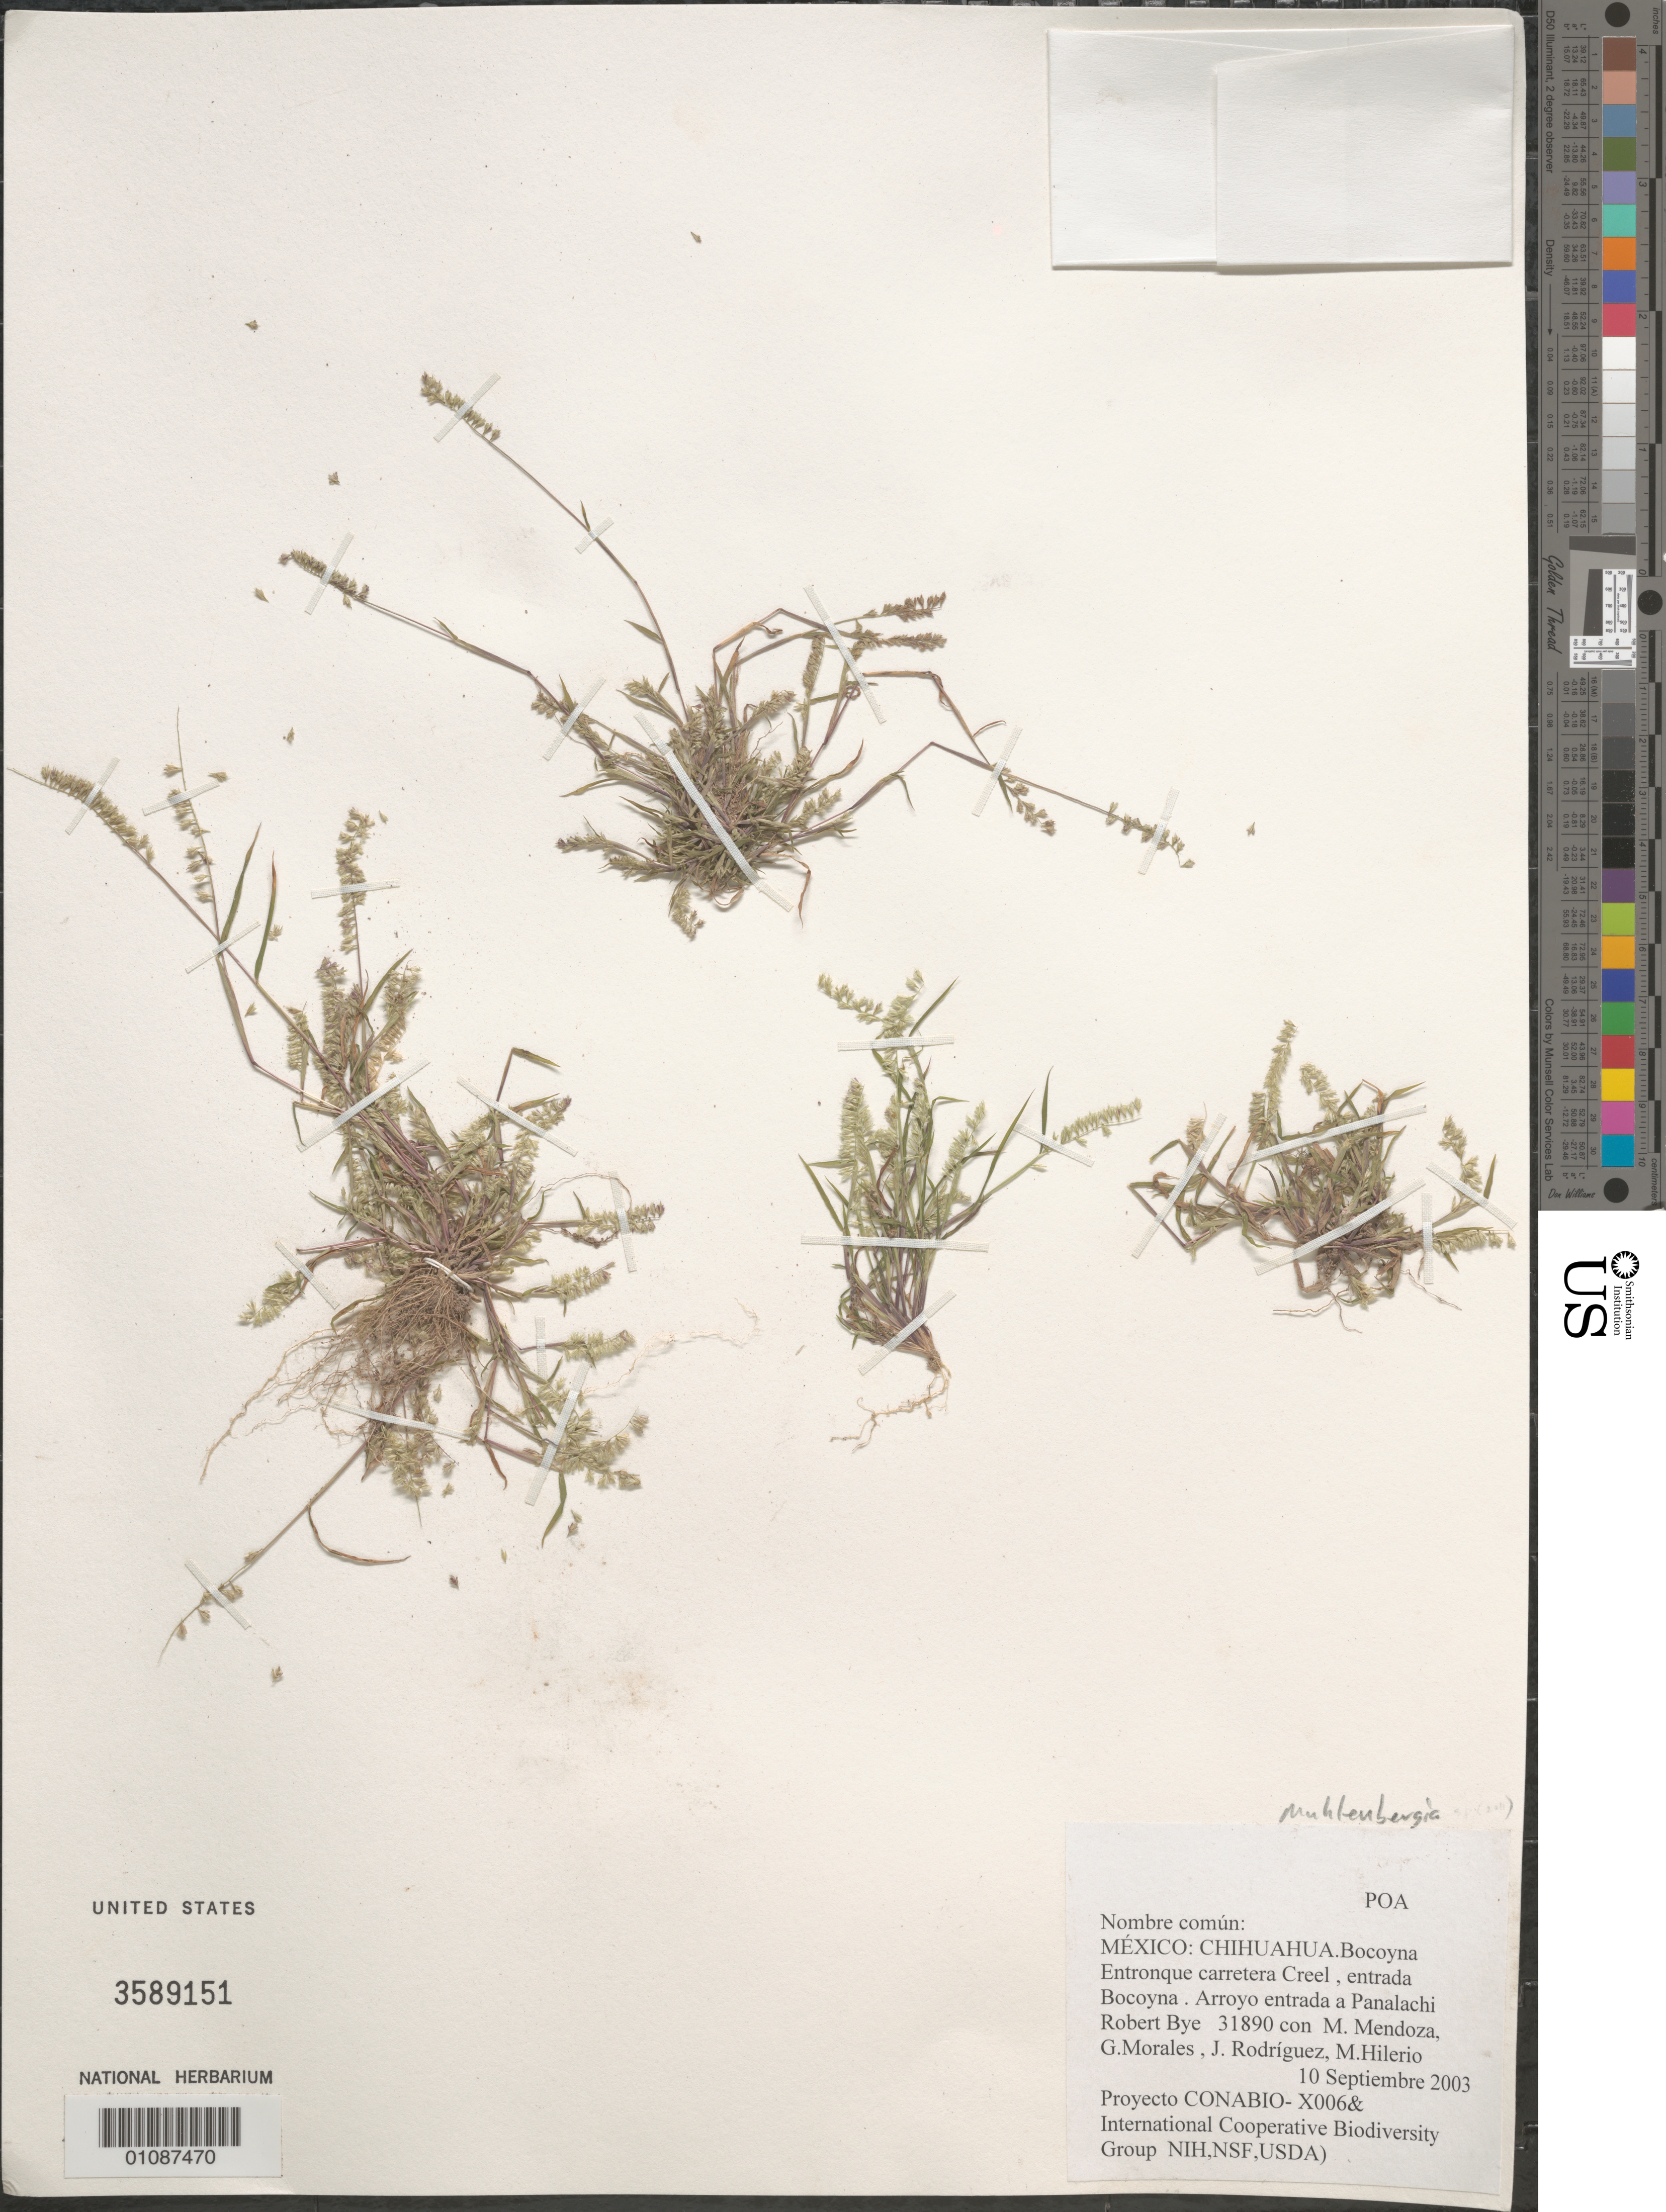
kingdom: Plantae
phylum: Tracheophyta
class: Liliopsida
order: Poales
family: Poaceae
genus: Muhlenbergia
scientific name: Muhlenbergia sp.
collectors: R. A. Bye, M. Mendoza Garcia, G. Morales, J. Rodríguez & M. Hilerio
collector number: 31890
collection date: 2003-09-10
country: Mexico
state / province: Chihuahua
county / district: Bocoyna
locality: Entronque carretera Creel, entrada Bocoyna. Arroyo entrada a Panalachi.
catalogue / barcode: US 3589151